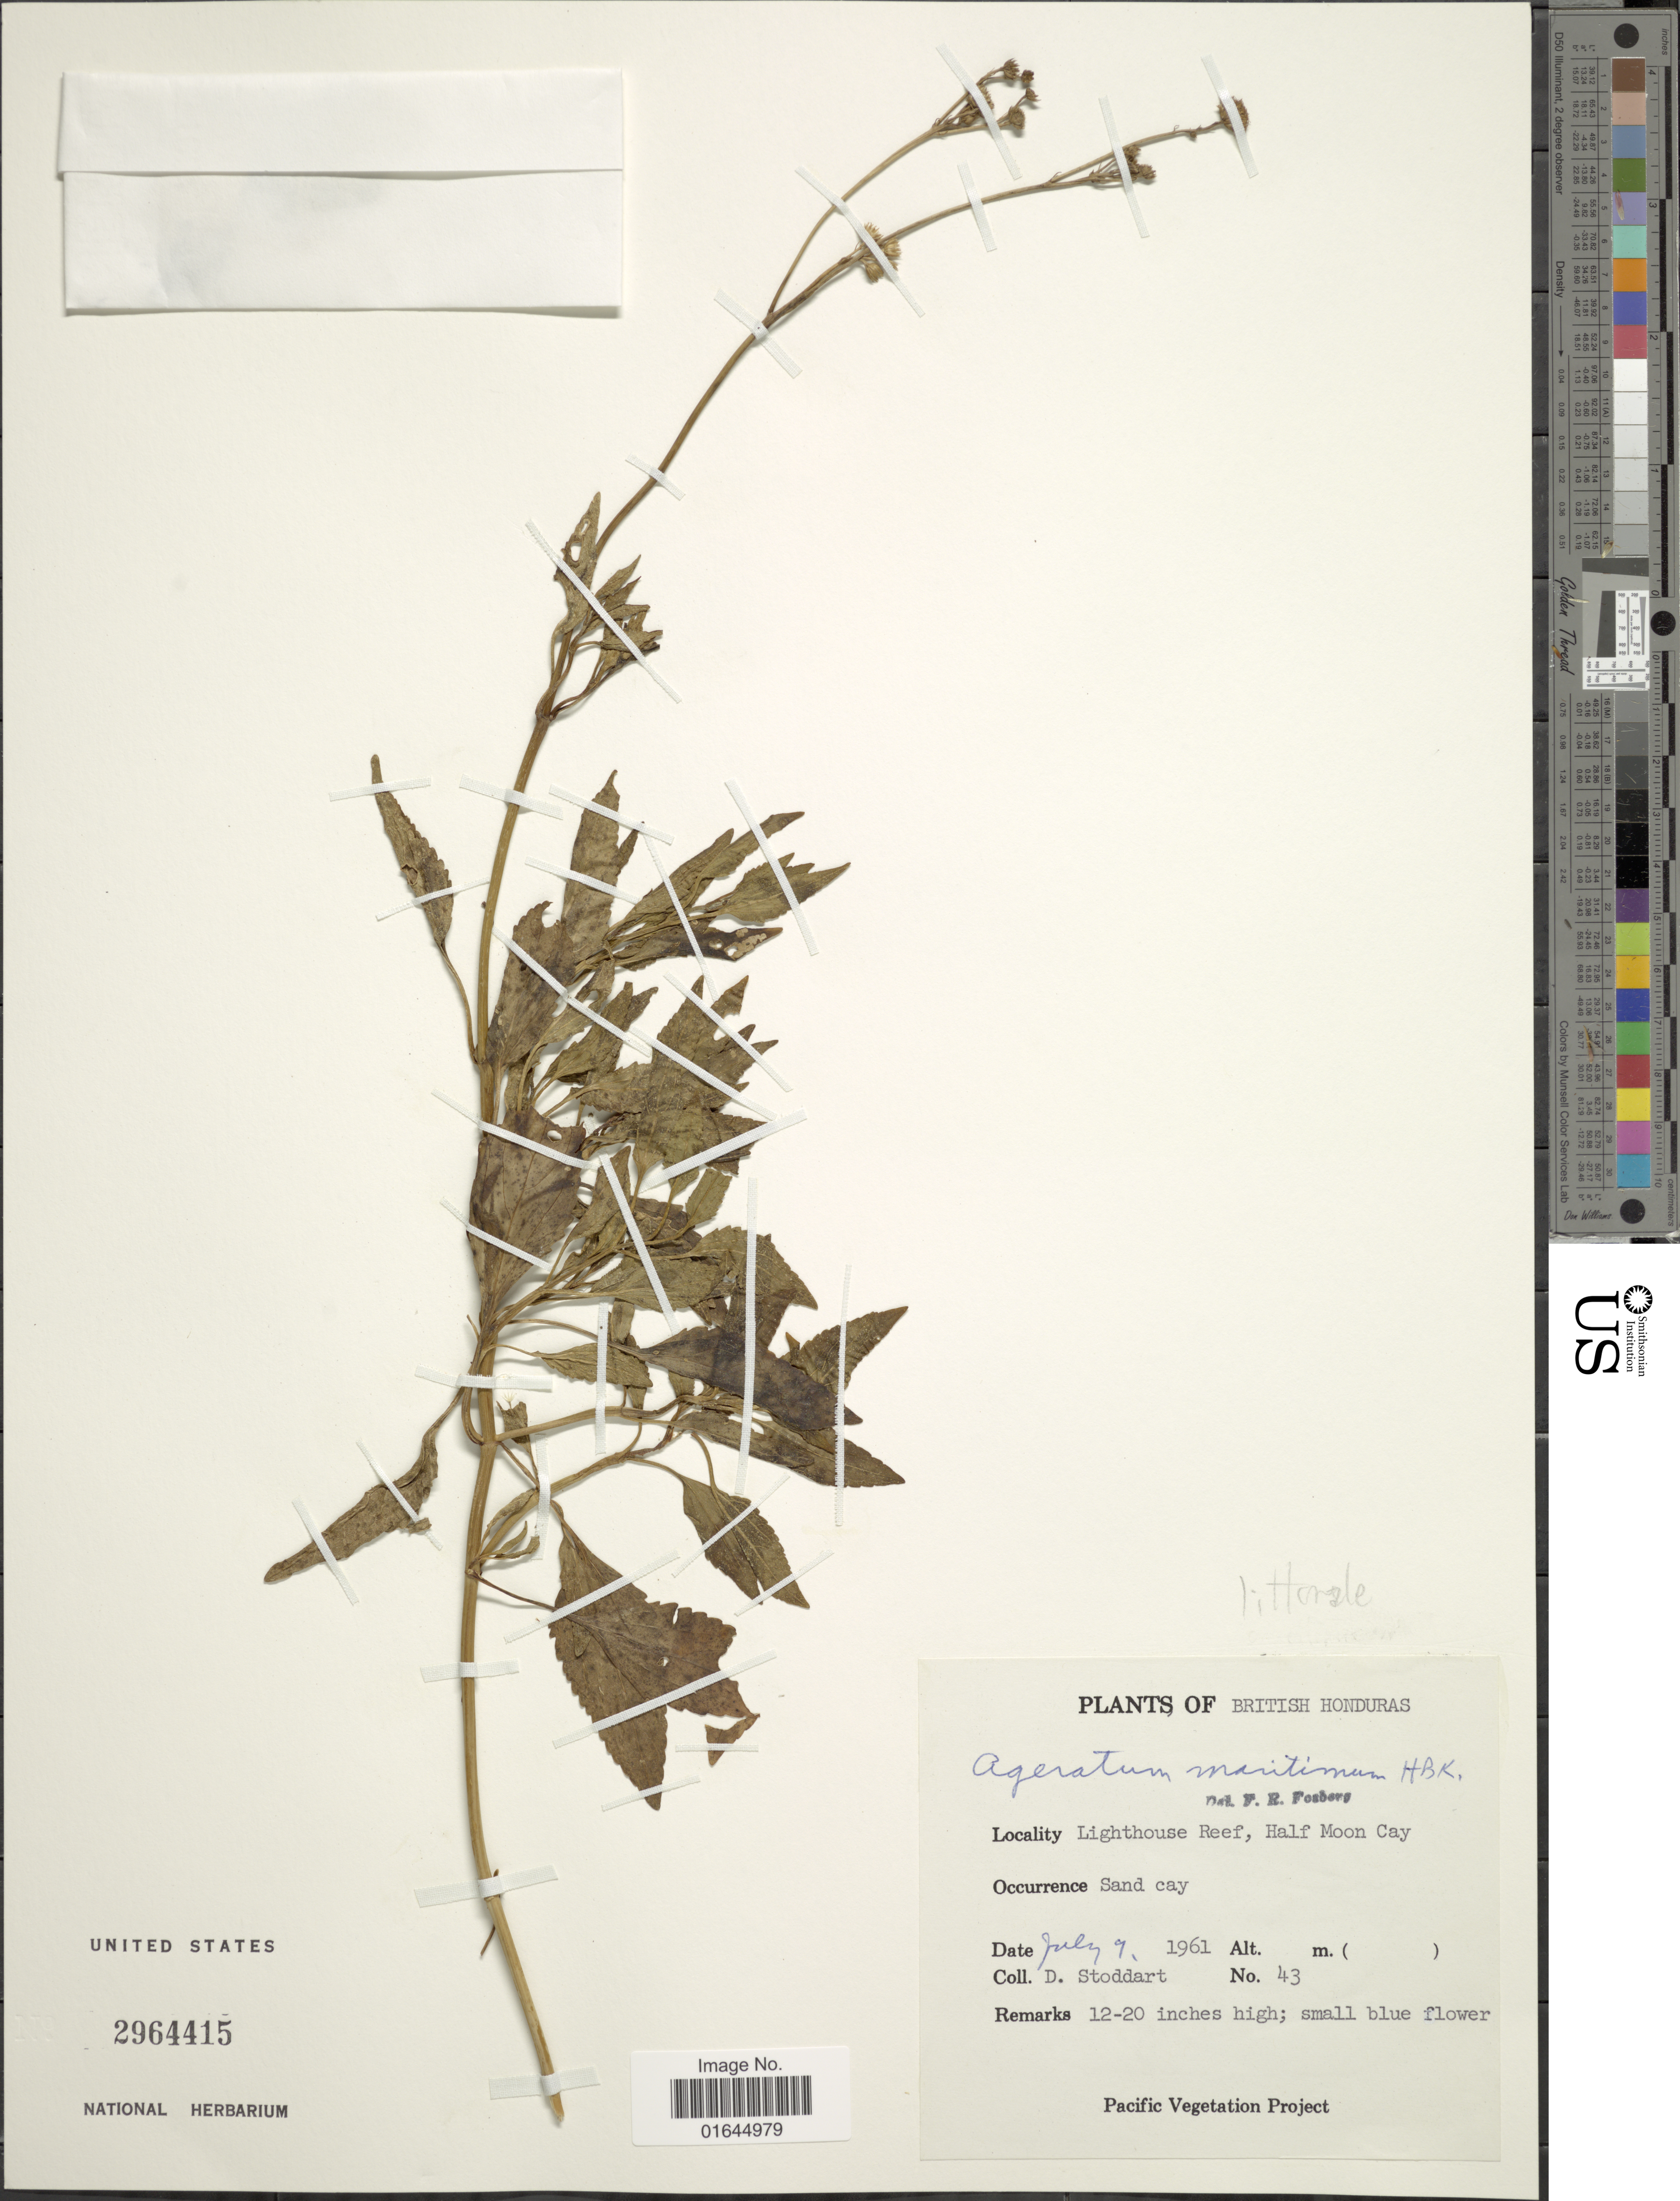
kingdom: Plantae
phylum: Tracheophyta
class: Magnoliopsida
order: Asterales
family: Asteraceae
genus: Ageratum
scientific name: Ageratum littorale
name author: A. Gray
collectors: D. Stoddart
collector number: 43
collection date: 1961-07-09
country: Belize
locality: British Honduras, Lighthouse Reef, Half Moon Cay.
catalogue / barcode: US 2964415